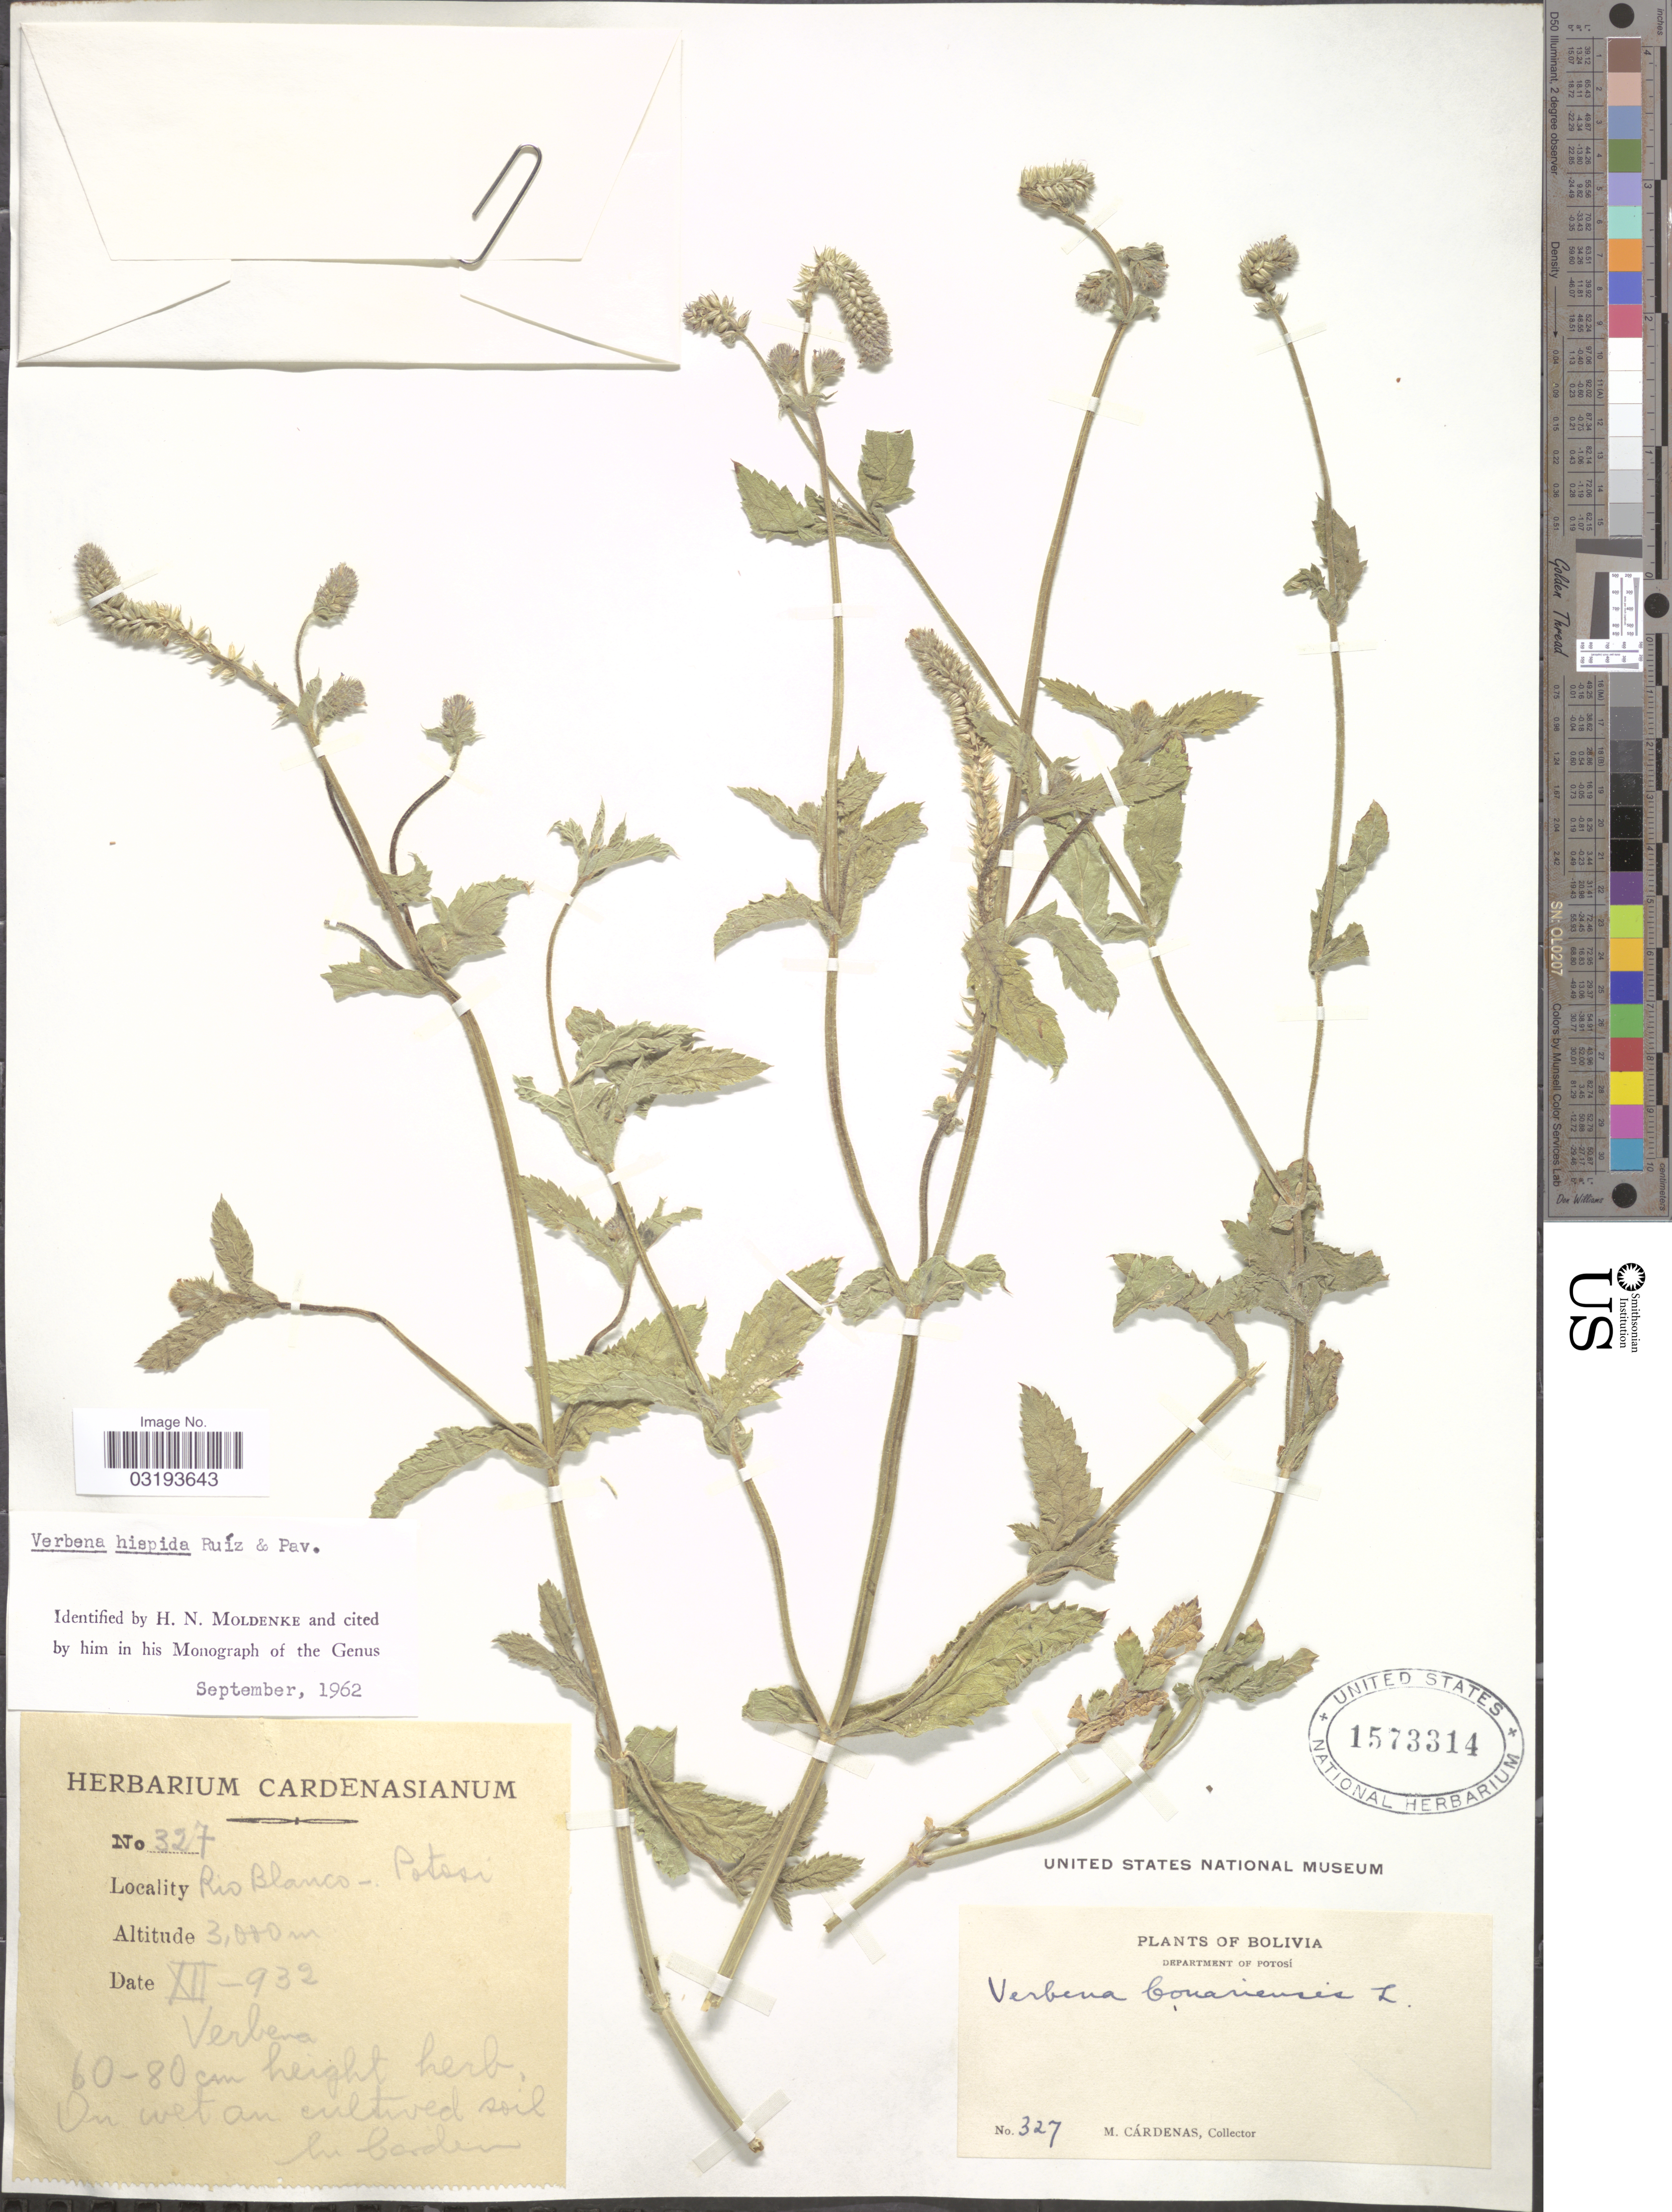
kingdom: Plantae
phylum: Tracheophyta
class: Magnoliopsida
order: Lamiales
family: Verbenaceae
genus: Verbena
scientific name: Verbena hispida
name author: Ruiz & Pav.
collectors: M. Cárdenas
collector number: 327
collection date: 1932-12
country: Bolivia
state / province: Potosi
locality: Rio Blanco. Department of Potosi.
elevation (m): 3000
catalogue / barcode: US 1573314